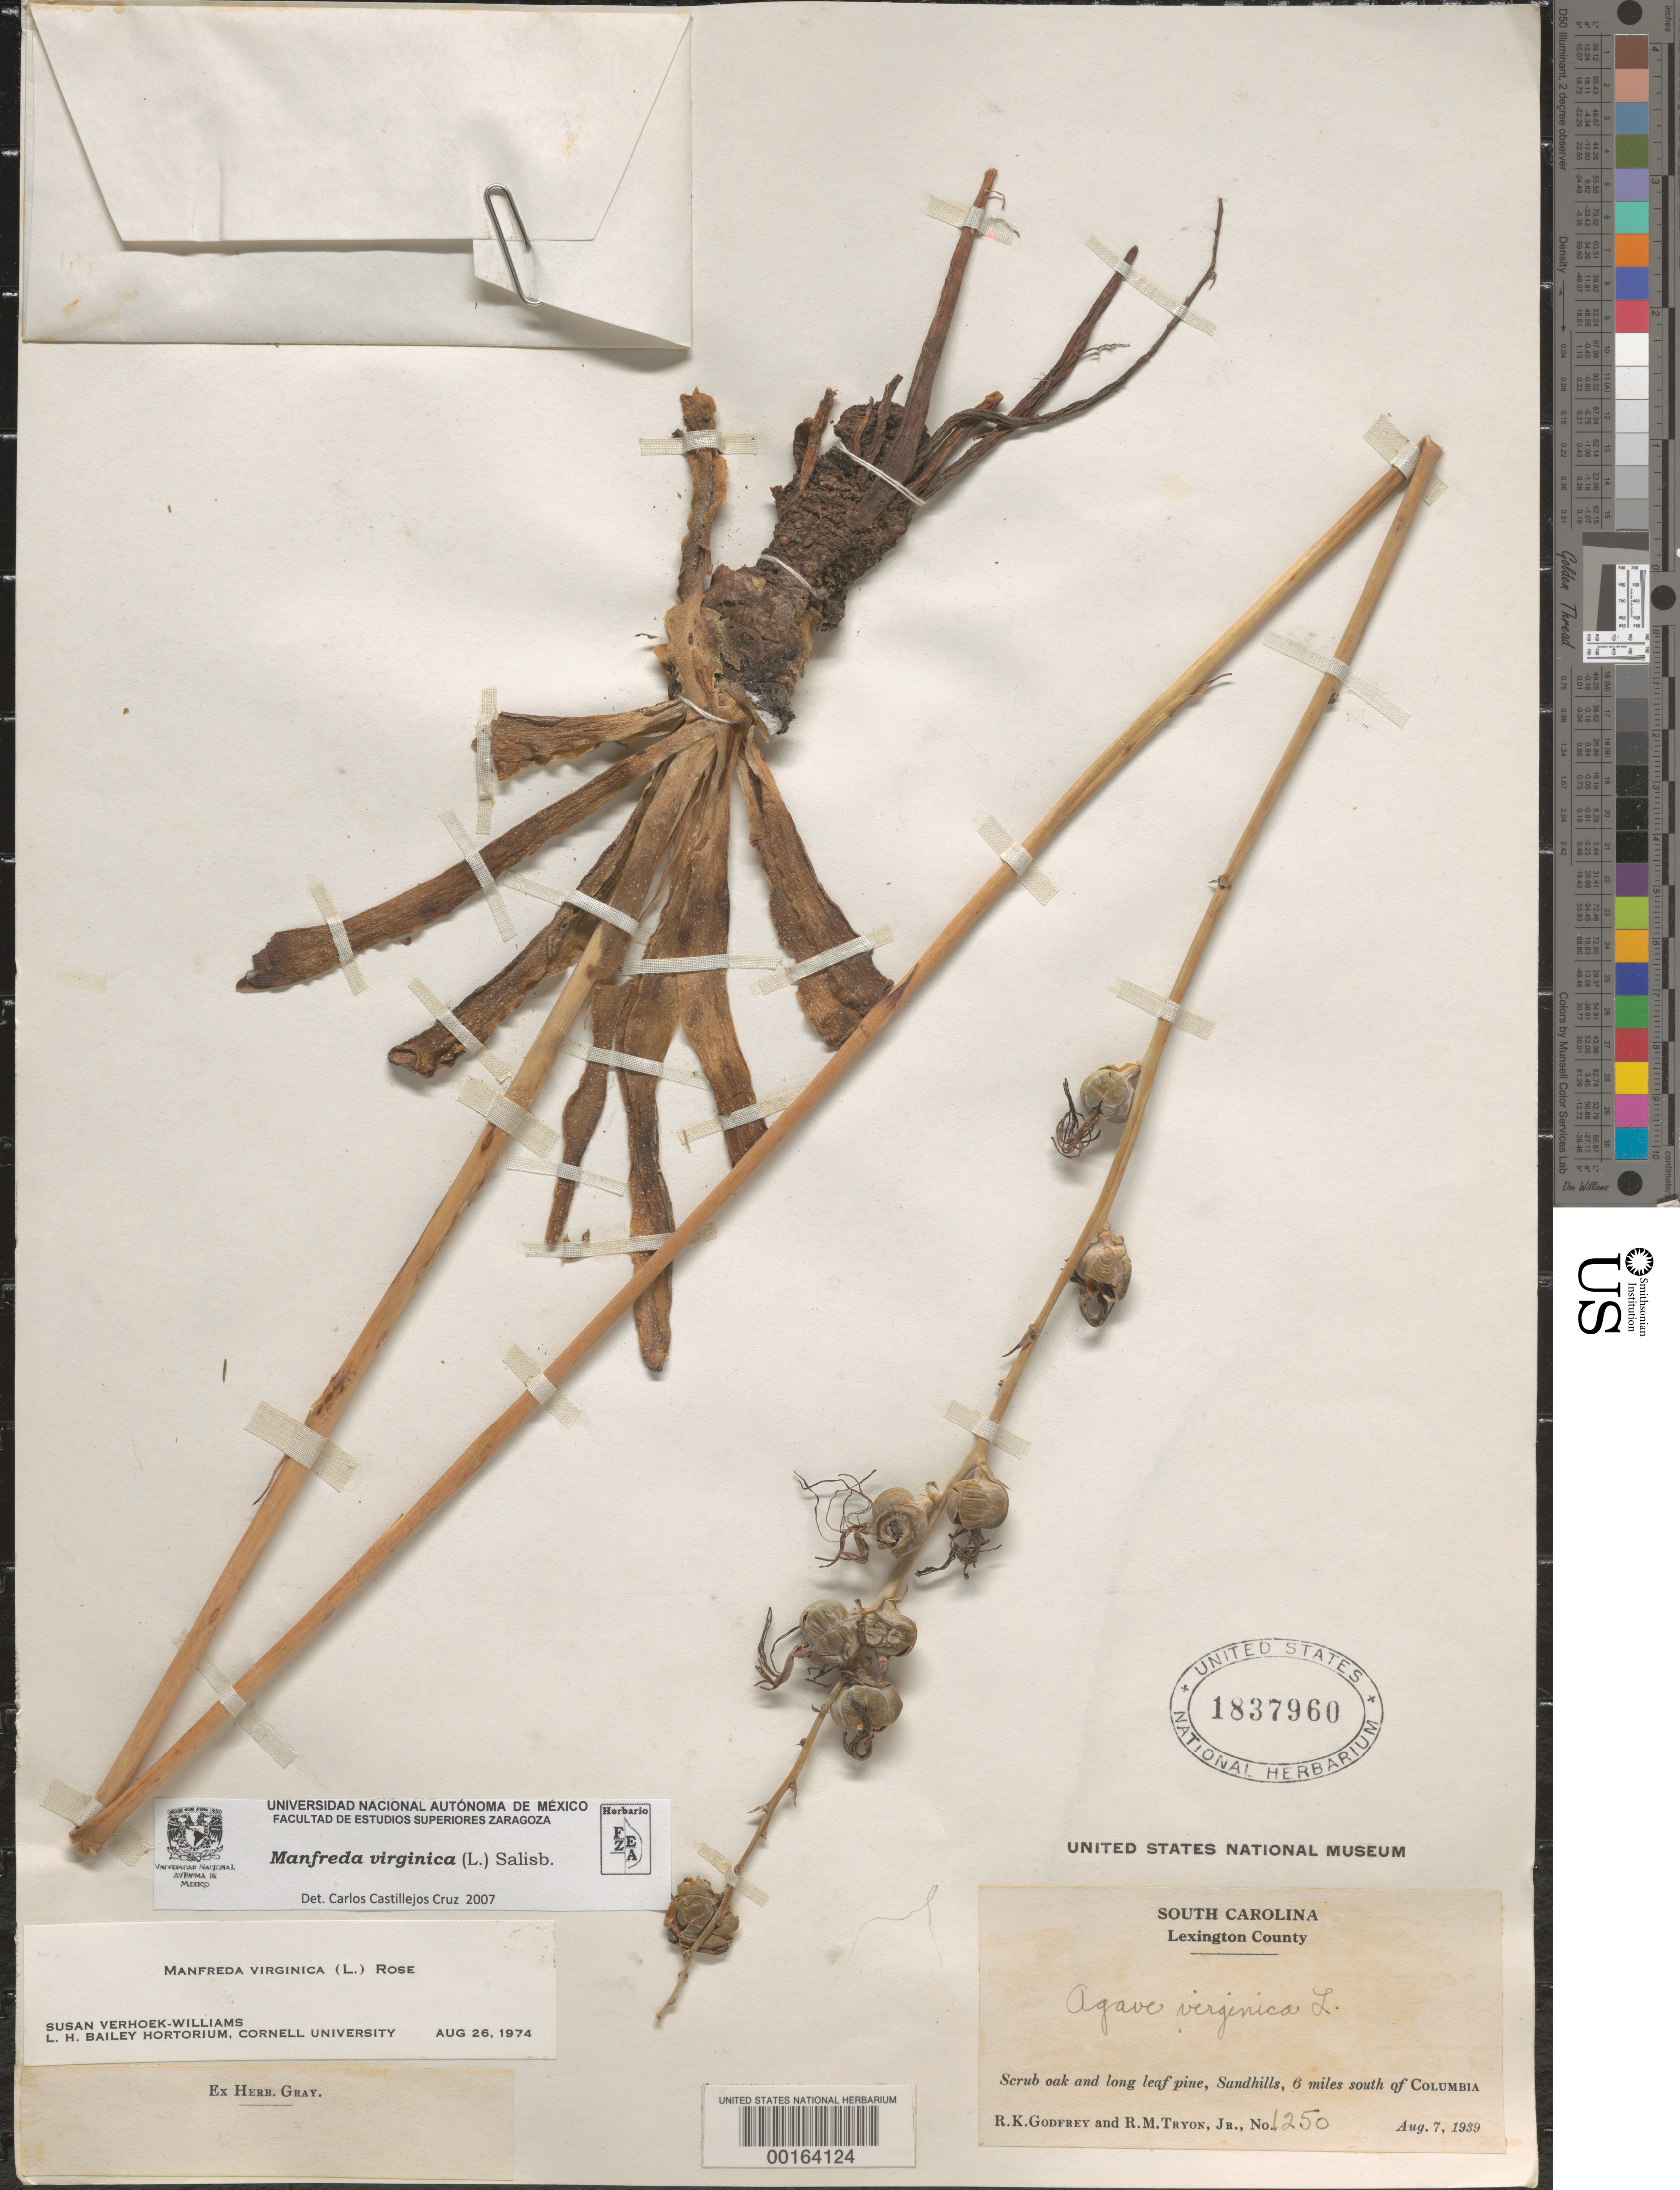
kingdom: Plantae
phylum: Tracheophyta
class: Liliopsida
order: Asparagales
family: Asparagaceae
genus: Manfreda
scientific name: Manfreda virginica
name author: (L.) Salisb. ex Rose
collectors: R. K. Godfrey & R. M. Tryon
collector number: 1250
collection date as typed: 07 Aug 1939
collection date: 1939-08-07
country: United States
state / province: South Carolina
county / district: Lexington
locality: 6 mi s of columbia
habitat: Scrub oak and long leaf pine, sandhills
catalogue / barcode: US 1837960